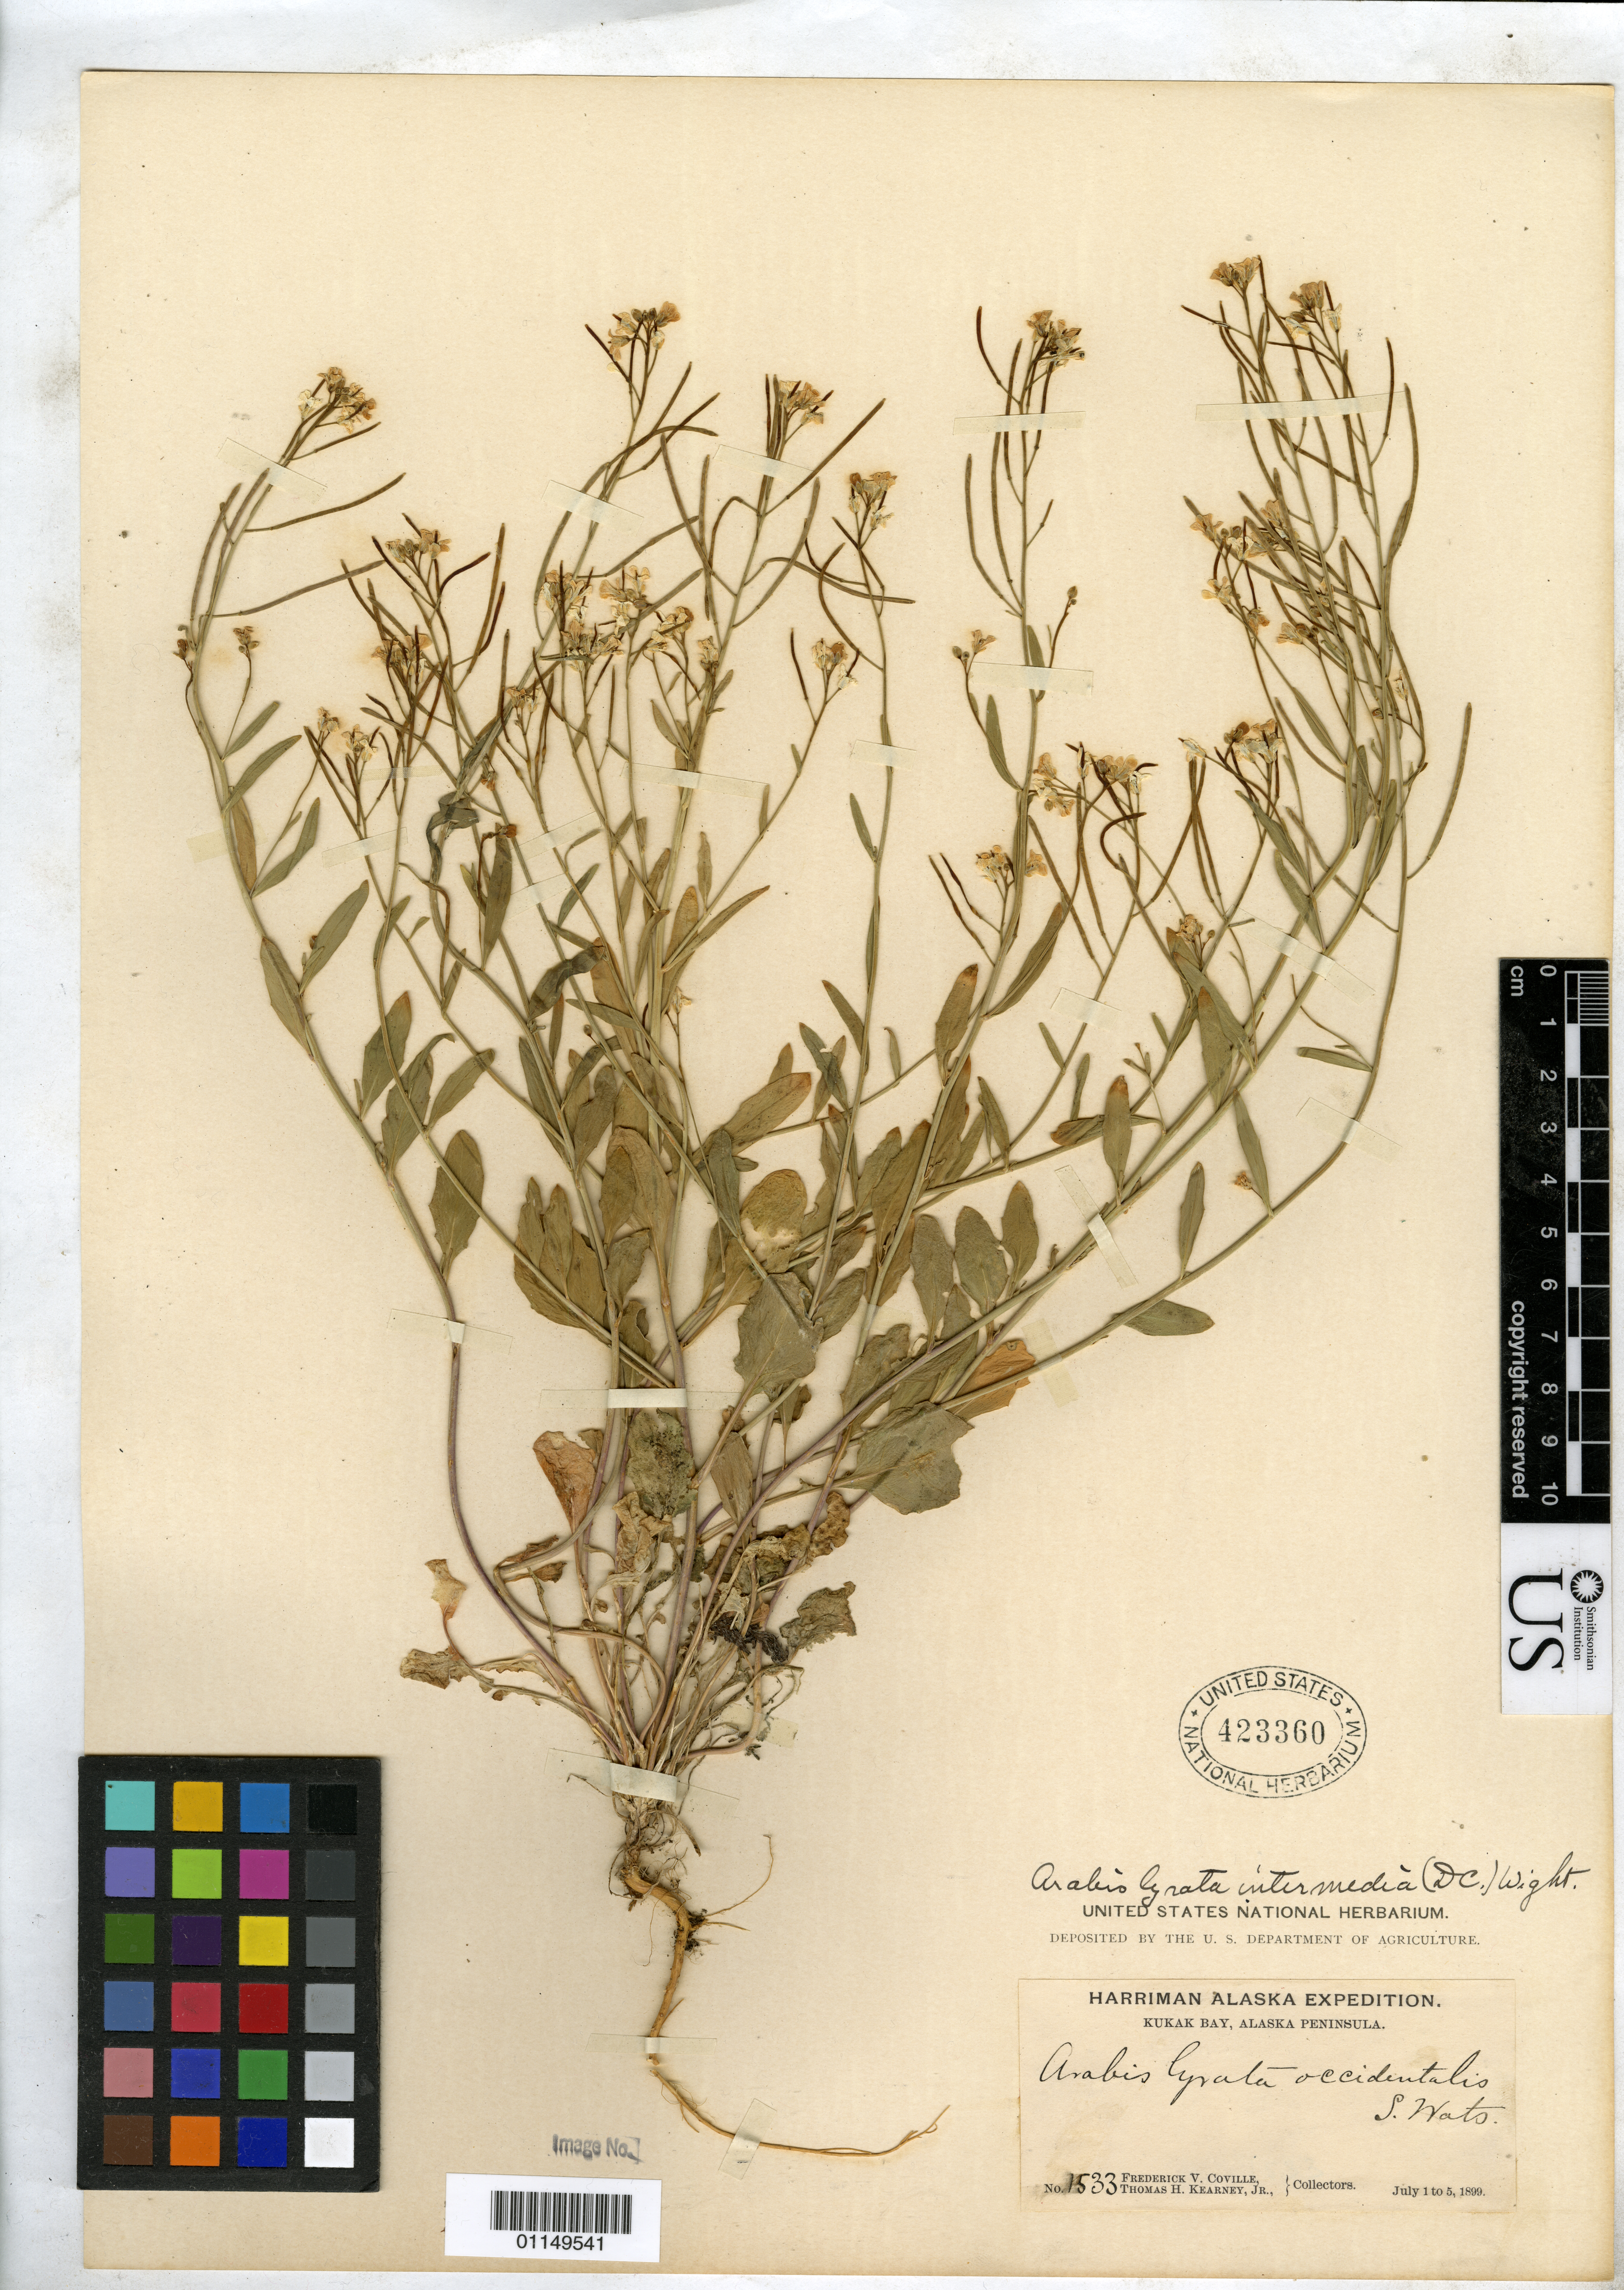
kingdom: Plantae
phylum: Tracheophyta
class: Magnoliopsida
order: Brassicales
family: Brassicaceae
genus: Arabis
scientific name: Arabis lyrata subsp. kamtschatica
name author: Hultén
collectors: F. V. Coville & T. H. Kearney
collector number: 1533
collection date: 1899-07-01/1899-07-05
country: United States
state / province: Alaska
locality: Kukak Bay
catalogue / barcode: US 423360